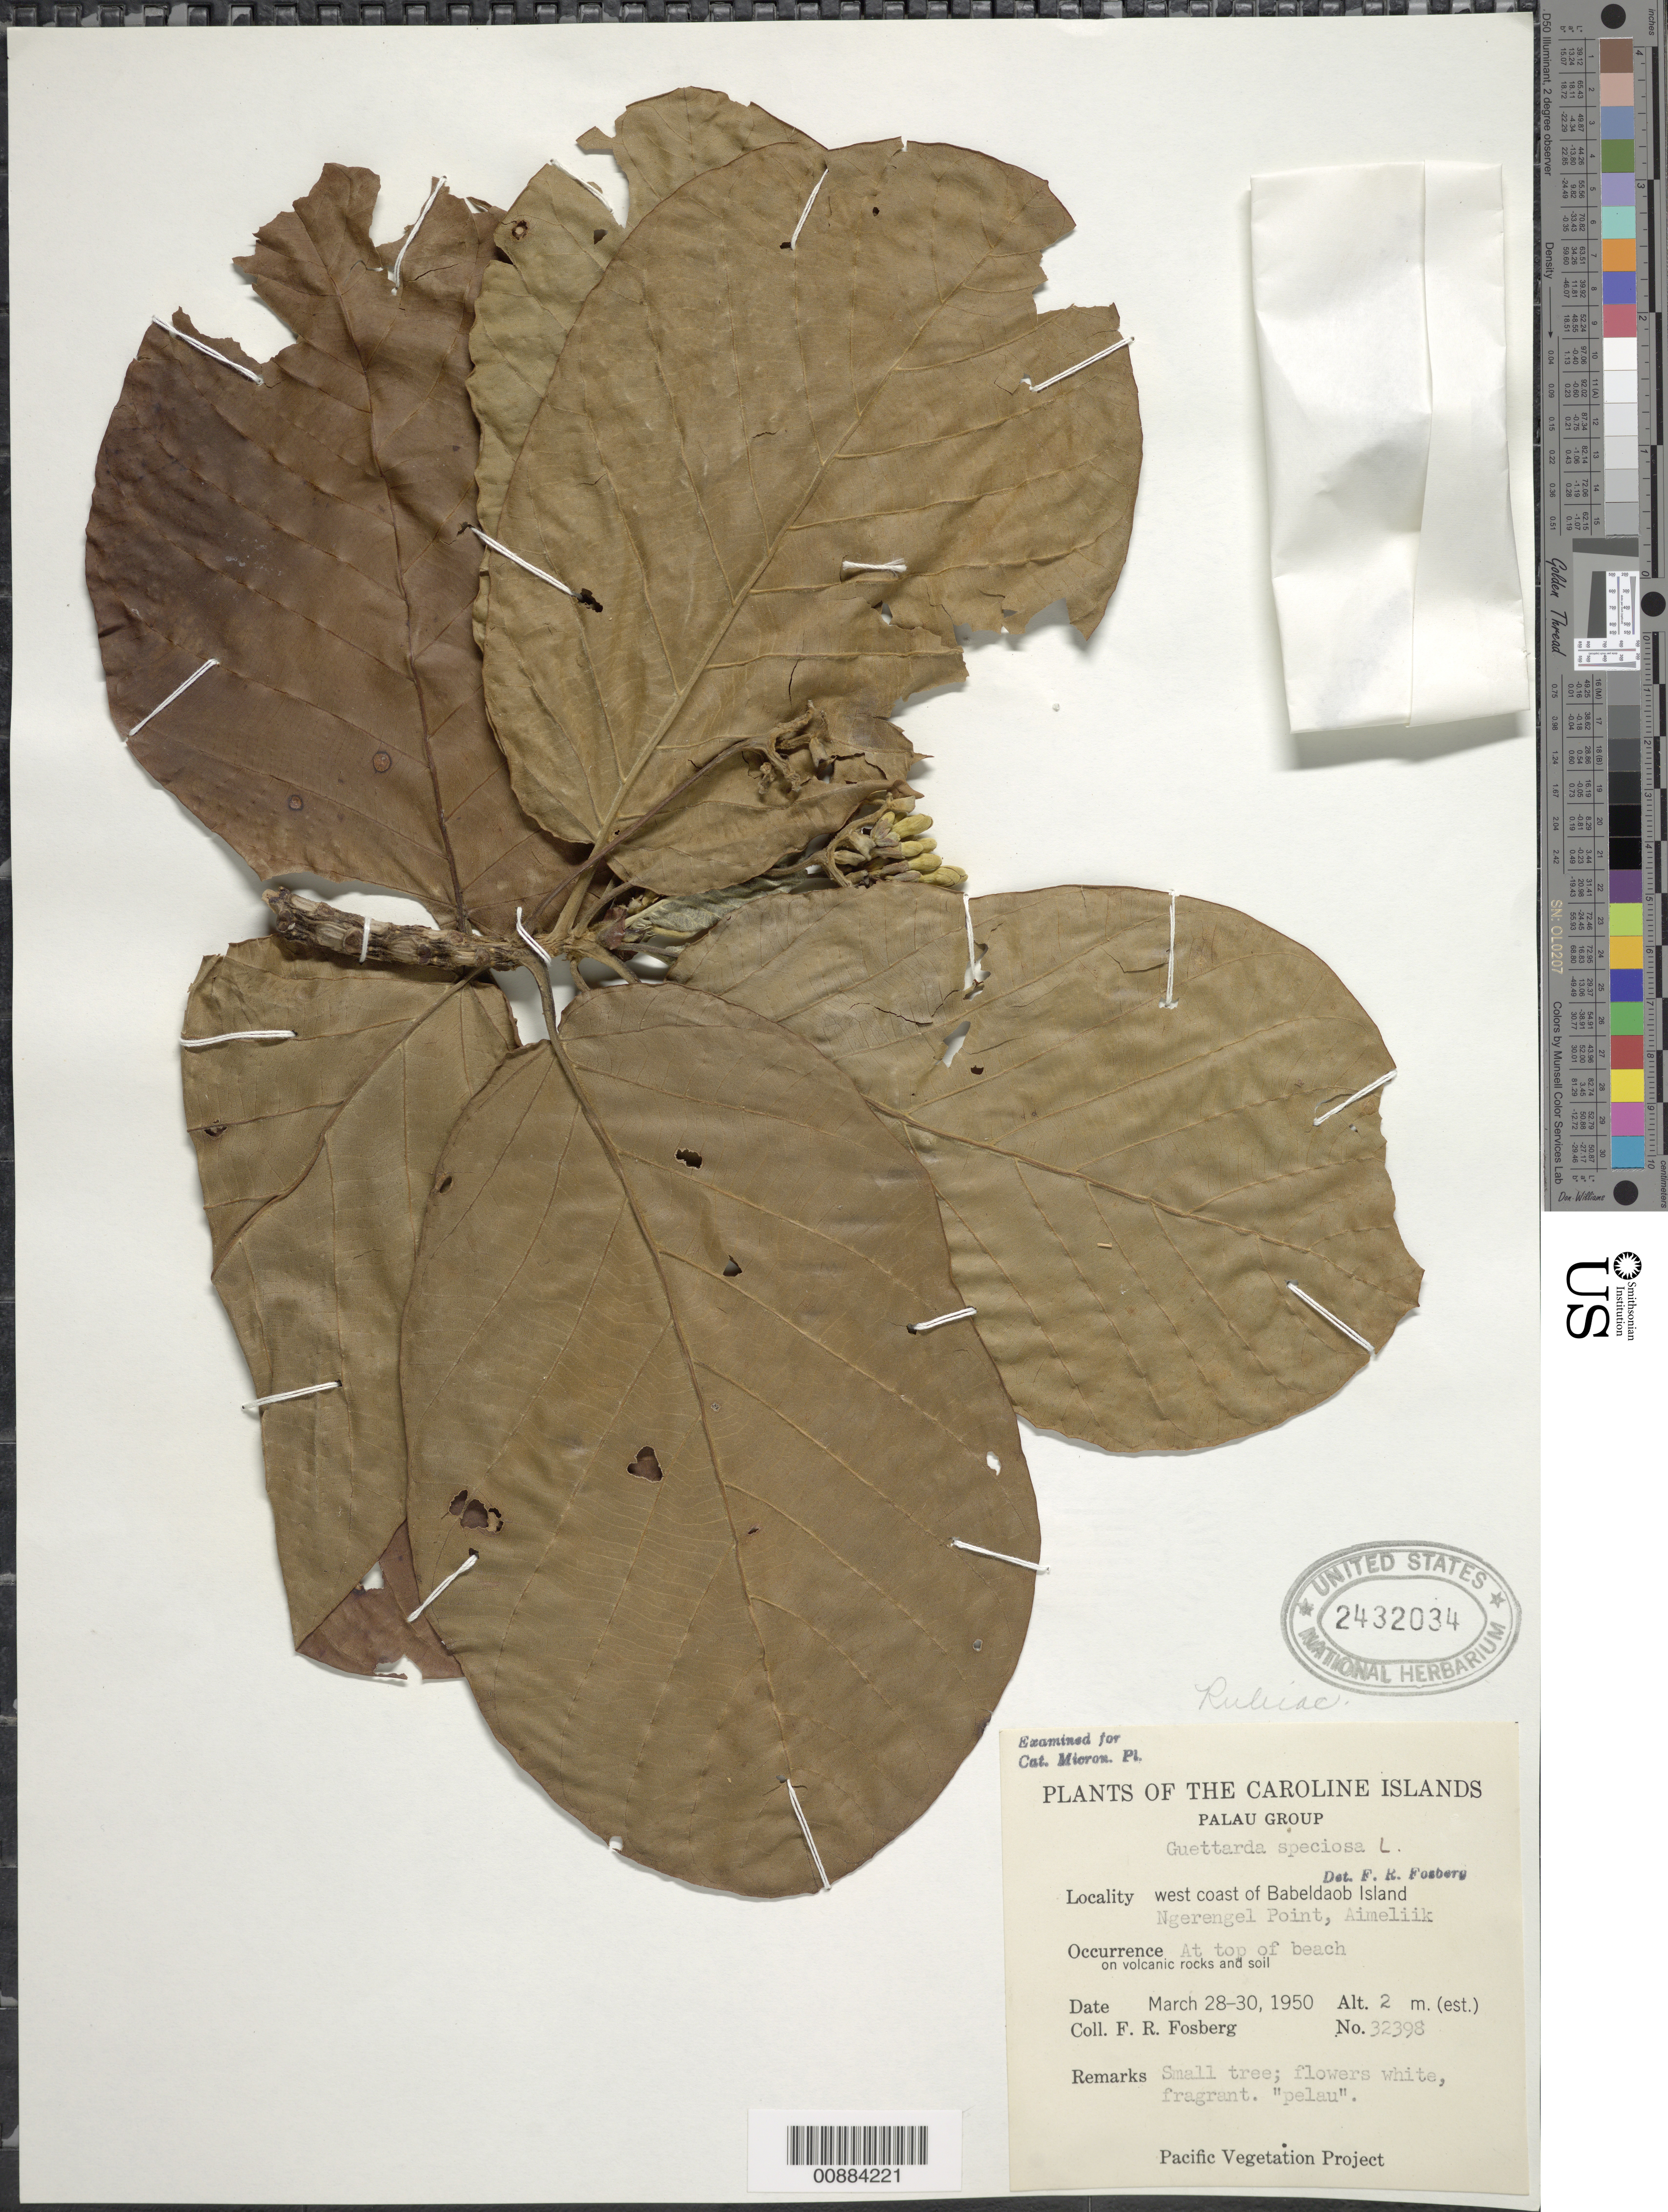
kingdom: Plantae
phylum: Tracheophyta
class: Magnoliopsida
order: Gentianales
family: Rubiaceae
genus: Guettarda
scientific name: Guettarda speciosa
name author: L.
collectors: F. R. Fosberg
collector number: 32398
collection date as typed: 28 Mar 1950 to 30 Mar 1950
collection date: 1950-03-28/1950-03-30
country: Palau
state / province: Aimeliik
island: Babeldaob [Babelthuap]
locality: Ngerengel Point, Aimeliik, top of beach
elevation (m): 2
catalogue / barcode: US 2432034